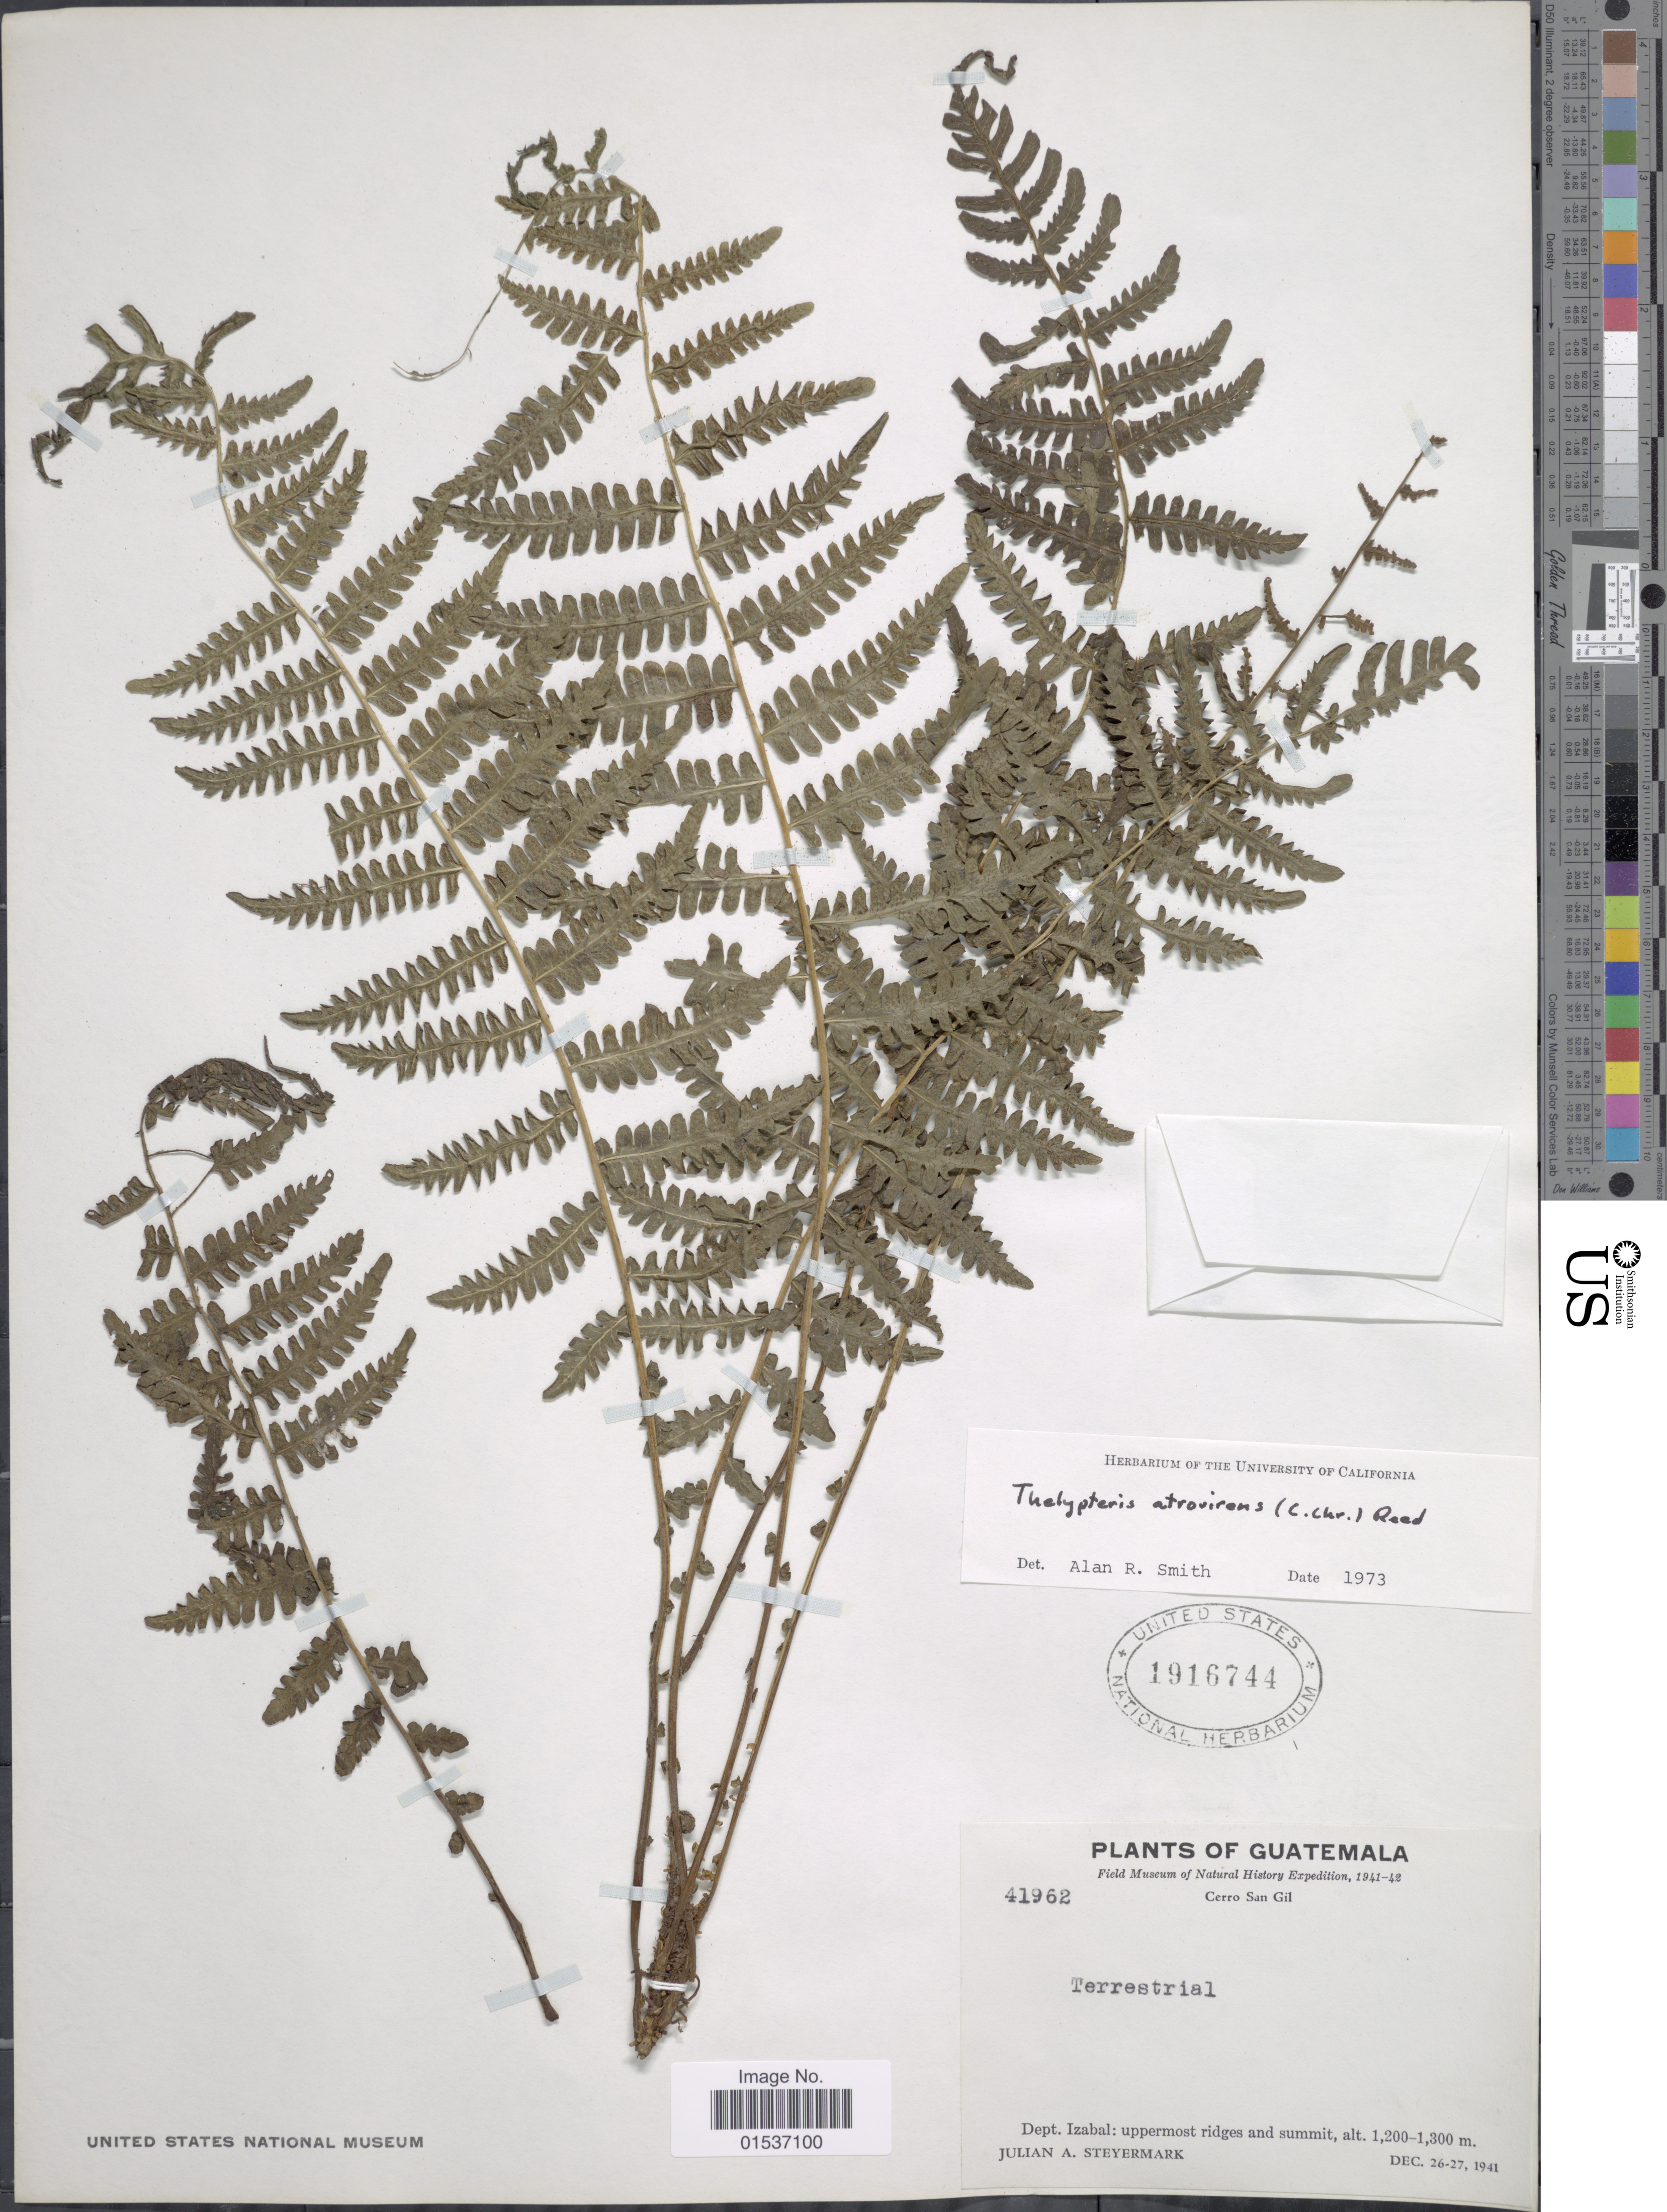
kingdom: Plantae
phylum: Tracheophyta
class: Polypodiopsida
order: Polypodiales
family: Thelypteridaceae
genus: Thelypteris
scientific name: Thelypteris atrovirens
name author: (C. Chr.) C.F. Reed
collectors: J. Steyermark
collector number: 41962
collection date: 1941-12-26/1941-12-27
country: Guatemala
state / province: Izabal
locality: Guatemala. Dept. Izabal: uppermost rdiges and Summit.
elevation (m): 1200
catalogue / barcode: US 1916744